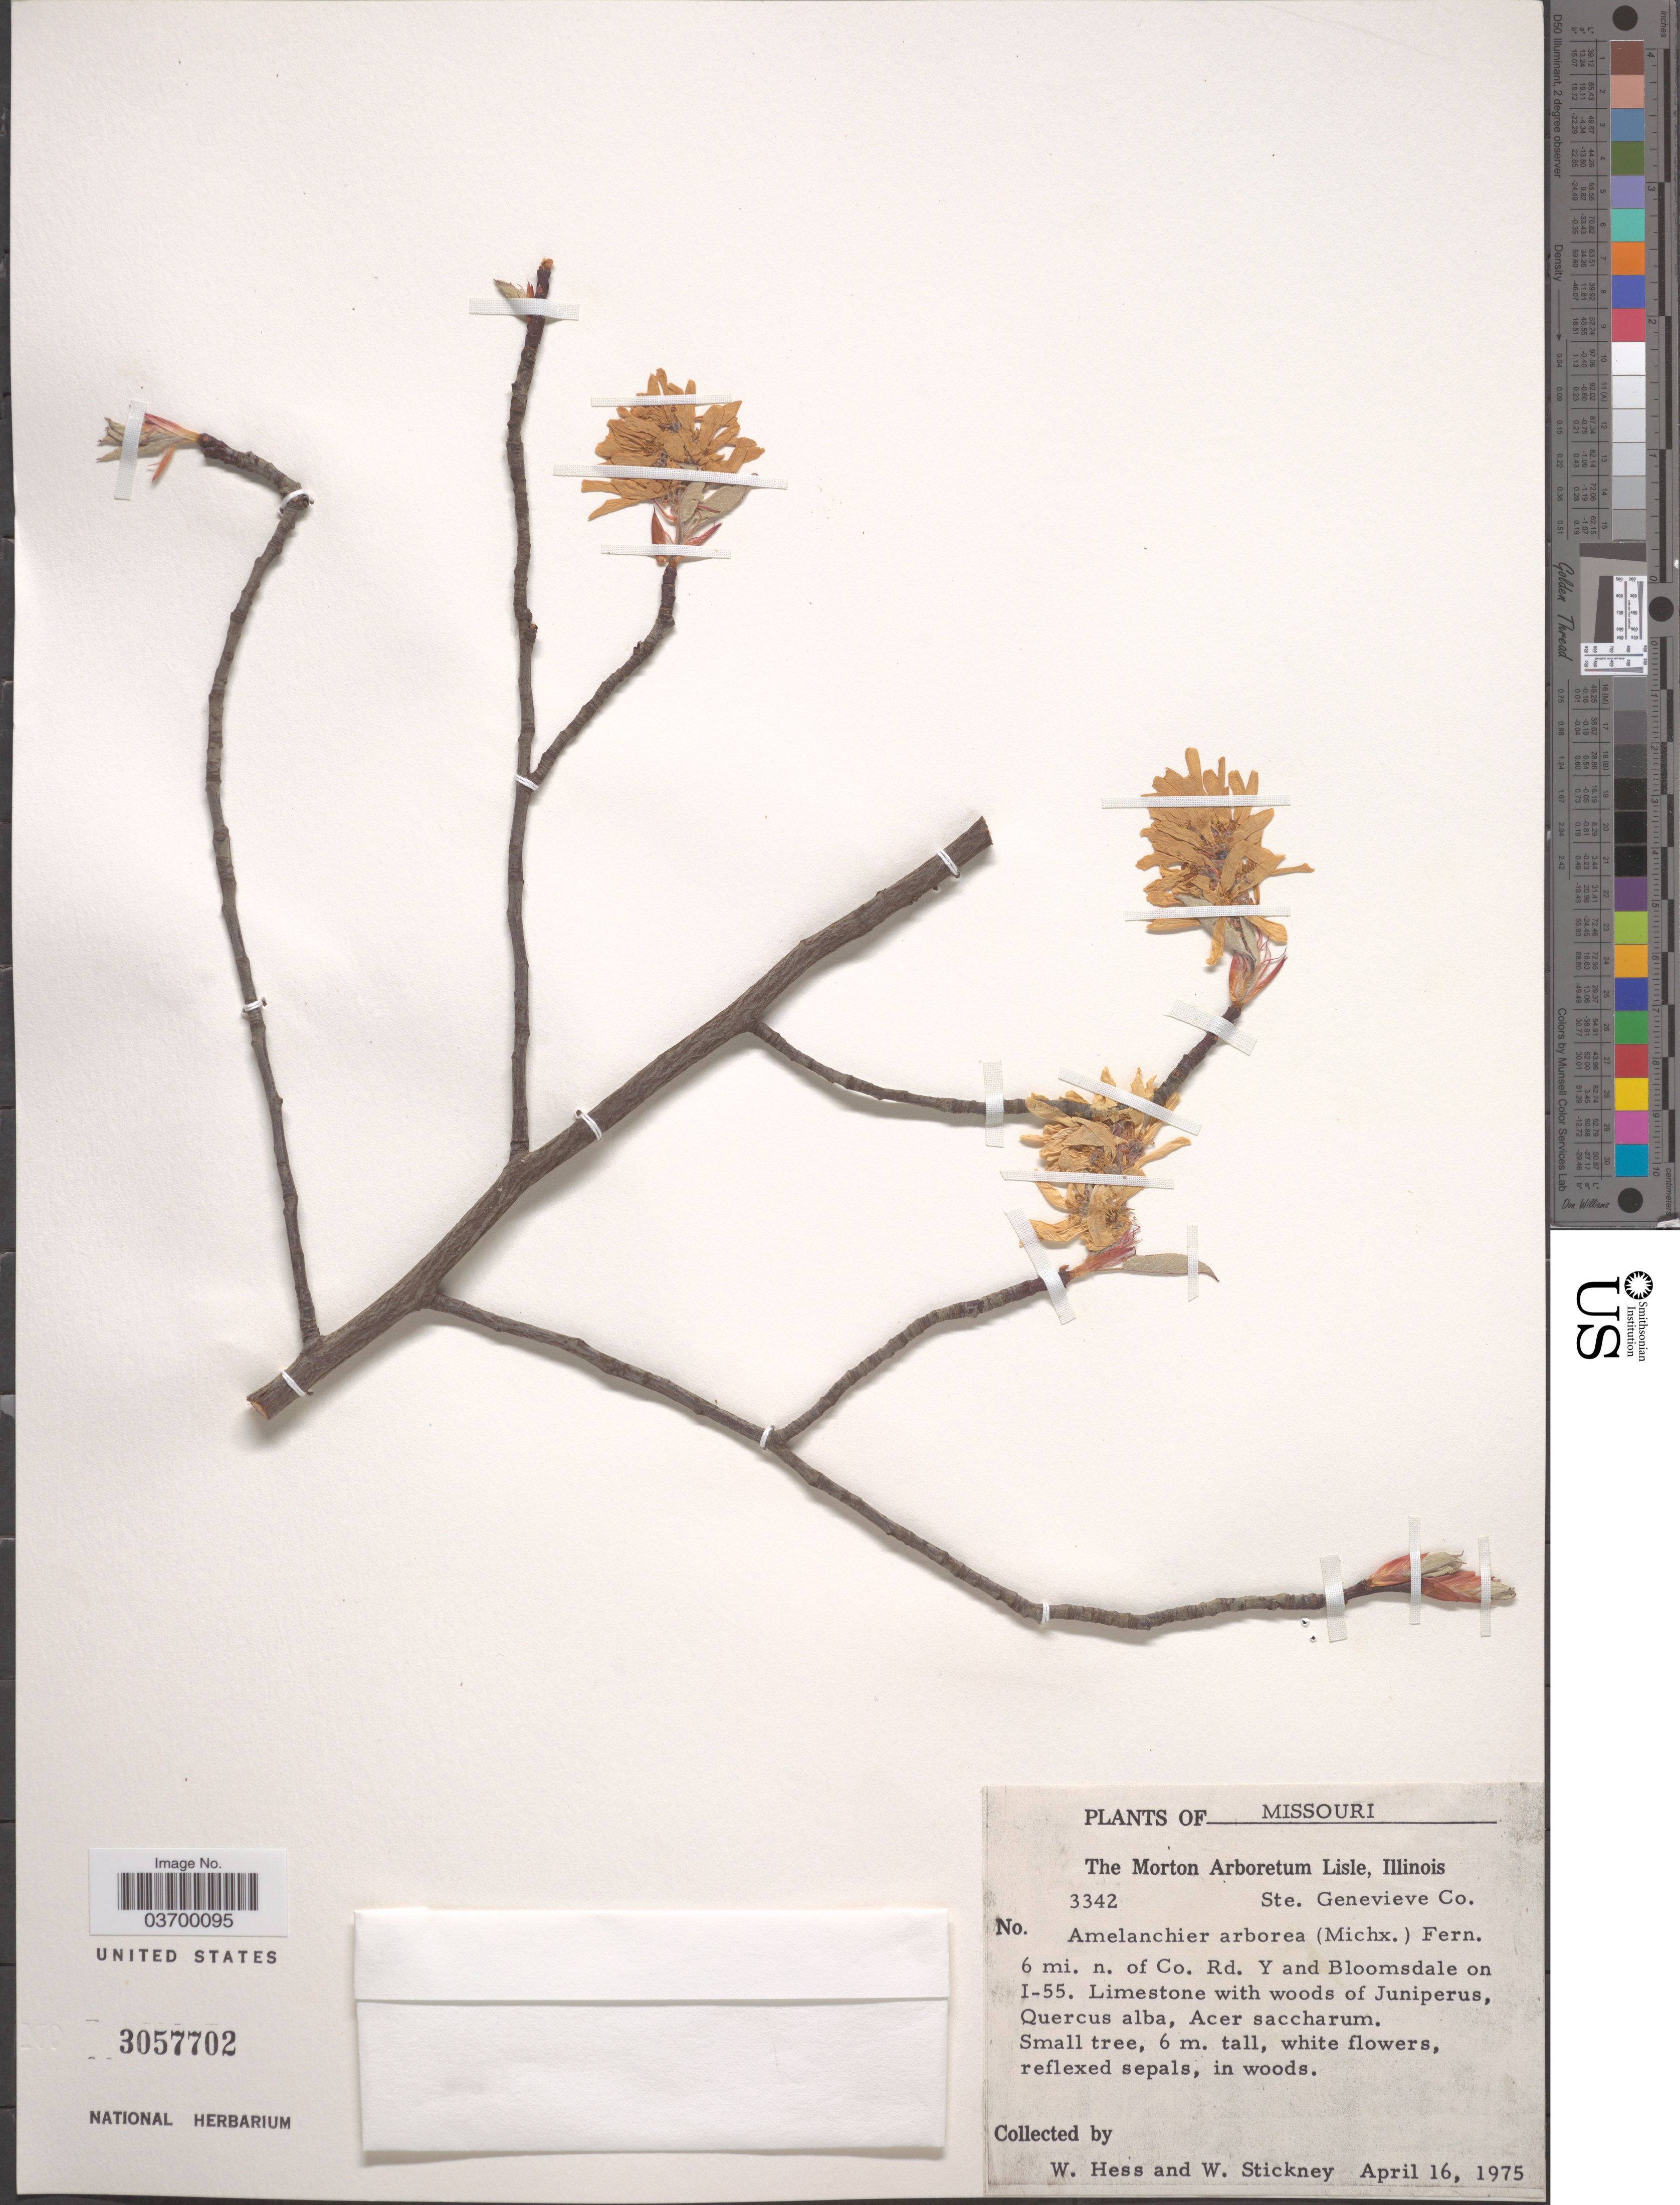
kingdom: Plantae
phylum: Tracheophyta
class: Magnoliopsida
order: Rosales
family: Rosaceae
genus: Amelanchier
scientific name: Amelanchier arborea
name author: (F. Michx.) Fernald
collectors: W. Hess & W. Stickney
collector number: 3342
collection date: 1975-04-16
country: United States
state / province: Missouri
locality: Ste. Genevieve Co. 6 mi. n. of Co. Rd. Y and Bloomsdale on I-55.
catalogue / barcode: US 3057702